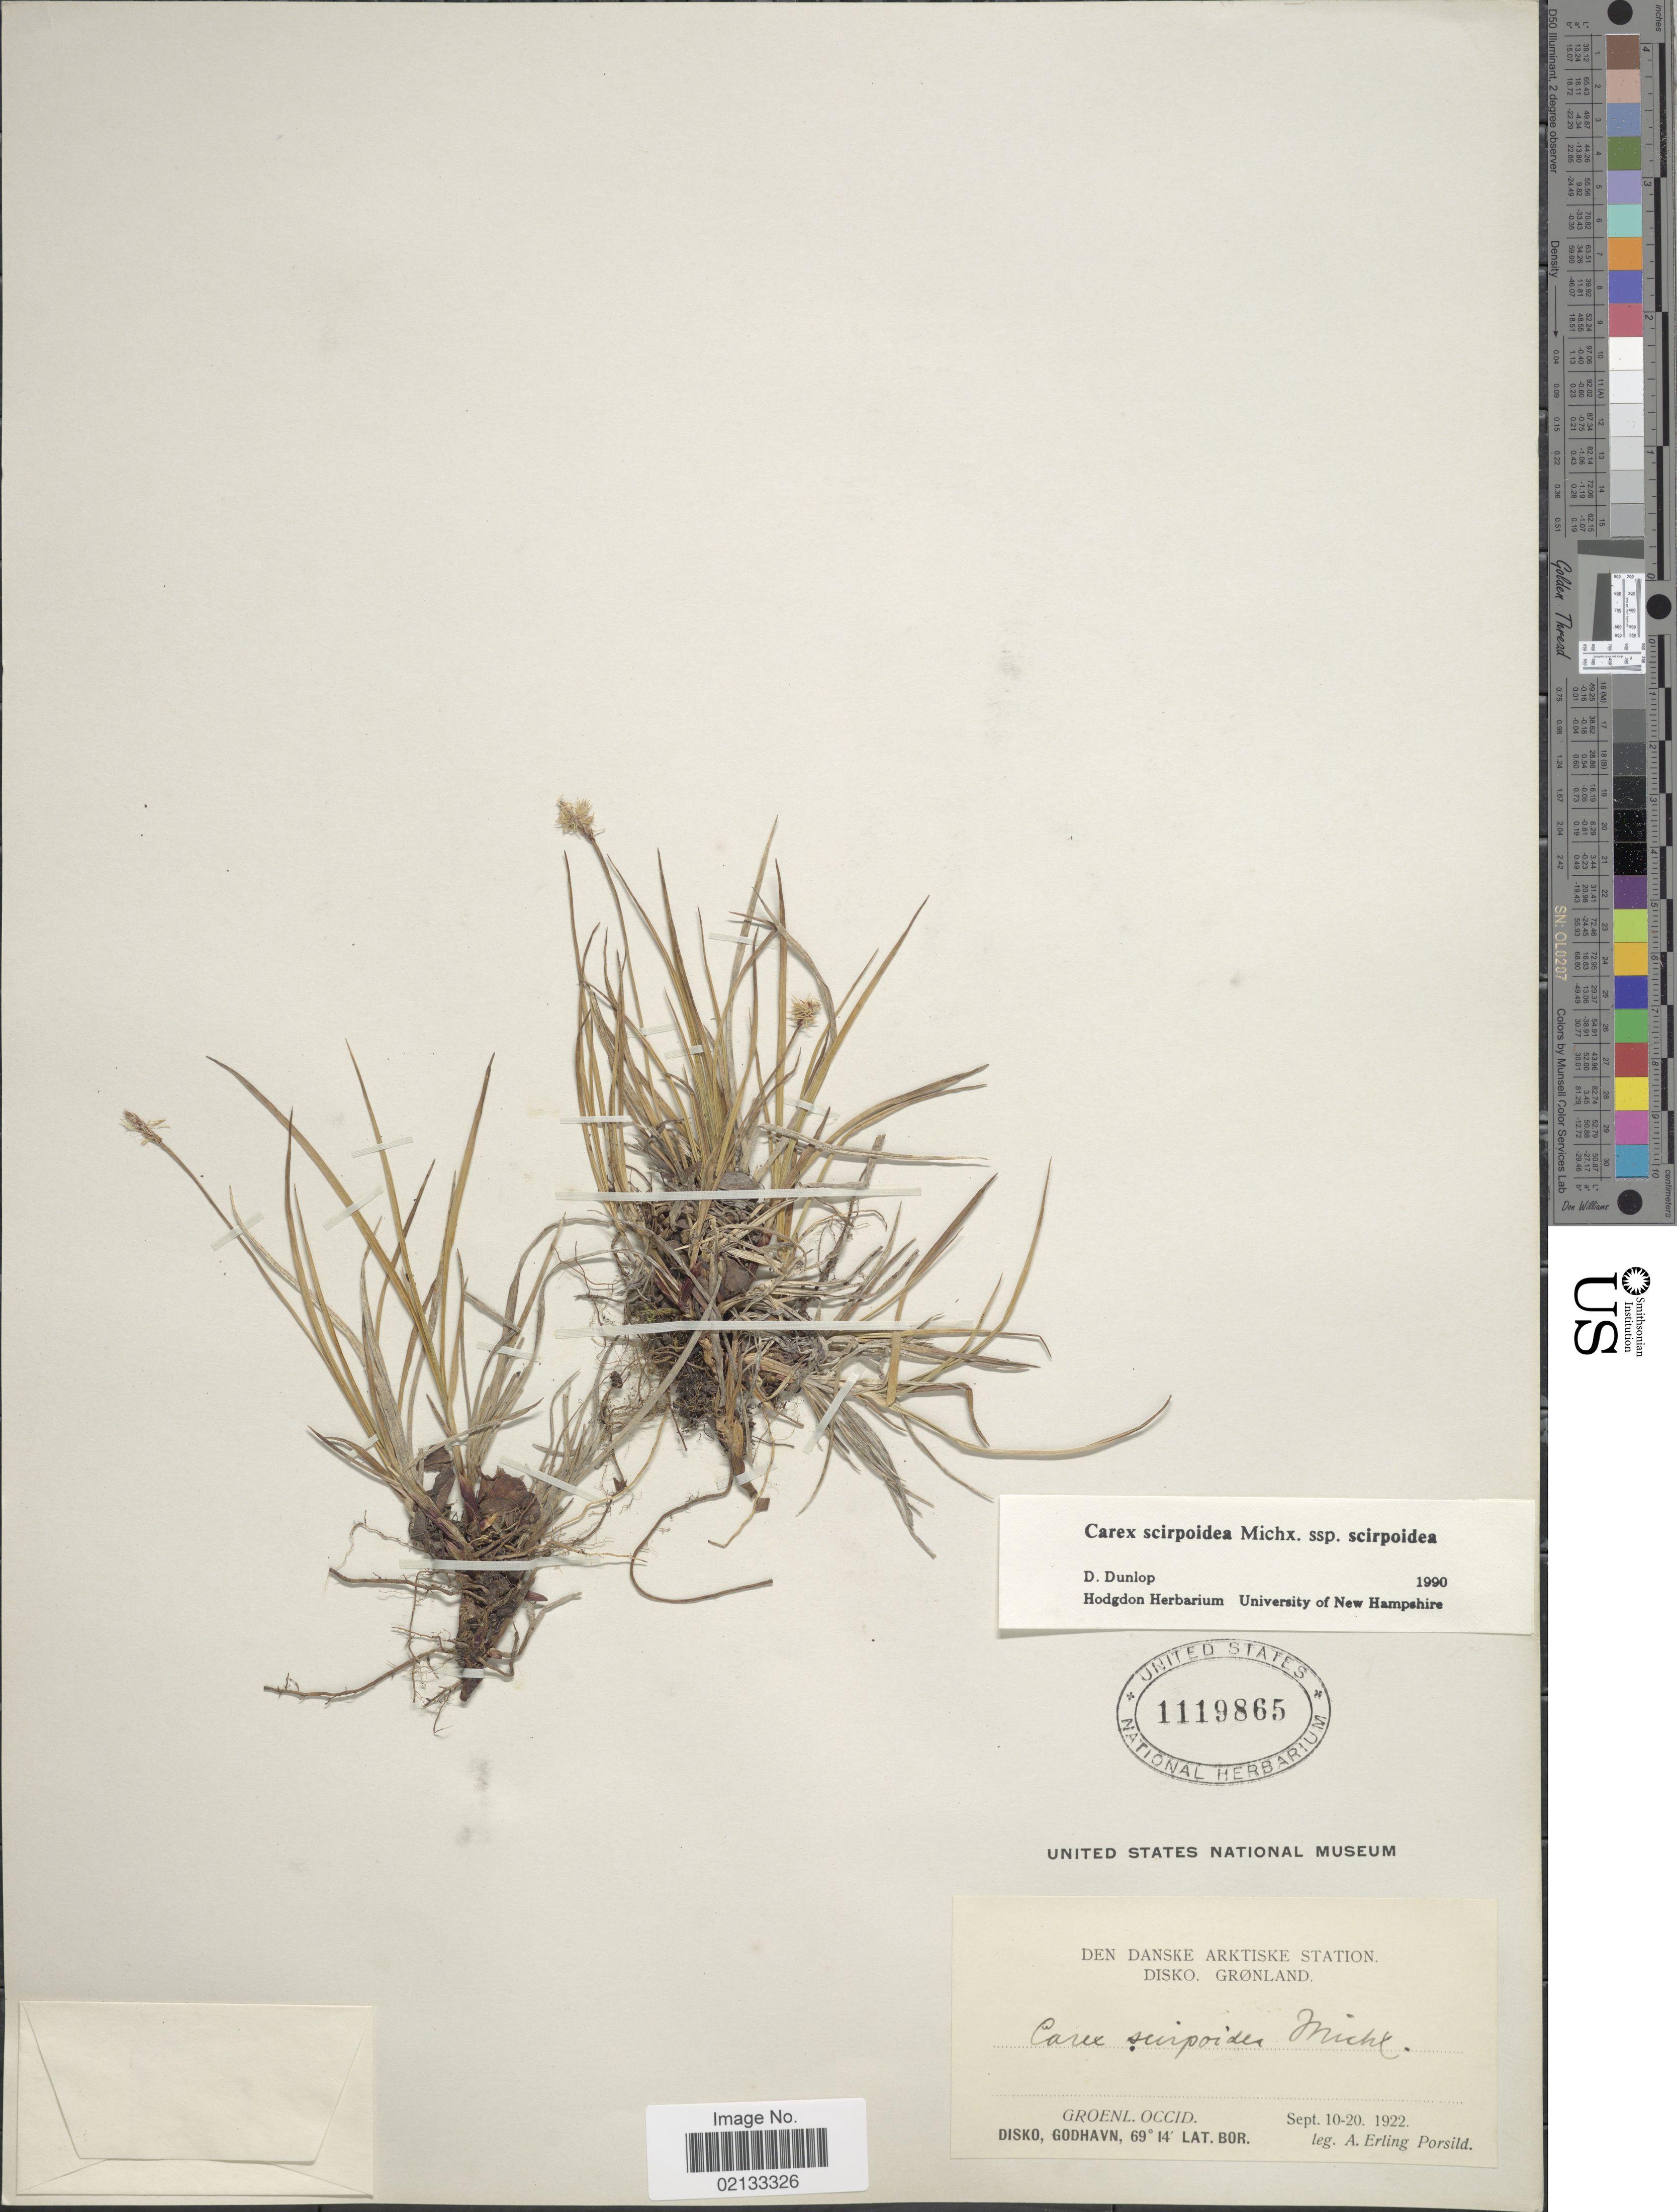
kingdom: Plantae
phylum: Tracheophyta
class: Liliopsida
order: Poales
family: Cyperaceae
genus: Carex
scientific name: Carex scirpoidea subsp. scirpoidea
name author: Michx.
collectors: A. E. Porsild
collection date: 1922-09-10/1922-09-20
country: Greenland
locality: Den Danske Arktiske Station Disko, Groenl. Occid. Disko, Godhavn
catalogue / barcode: US 1119865